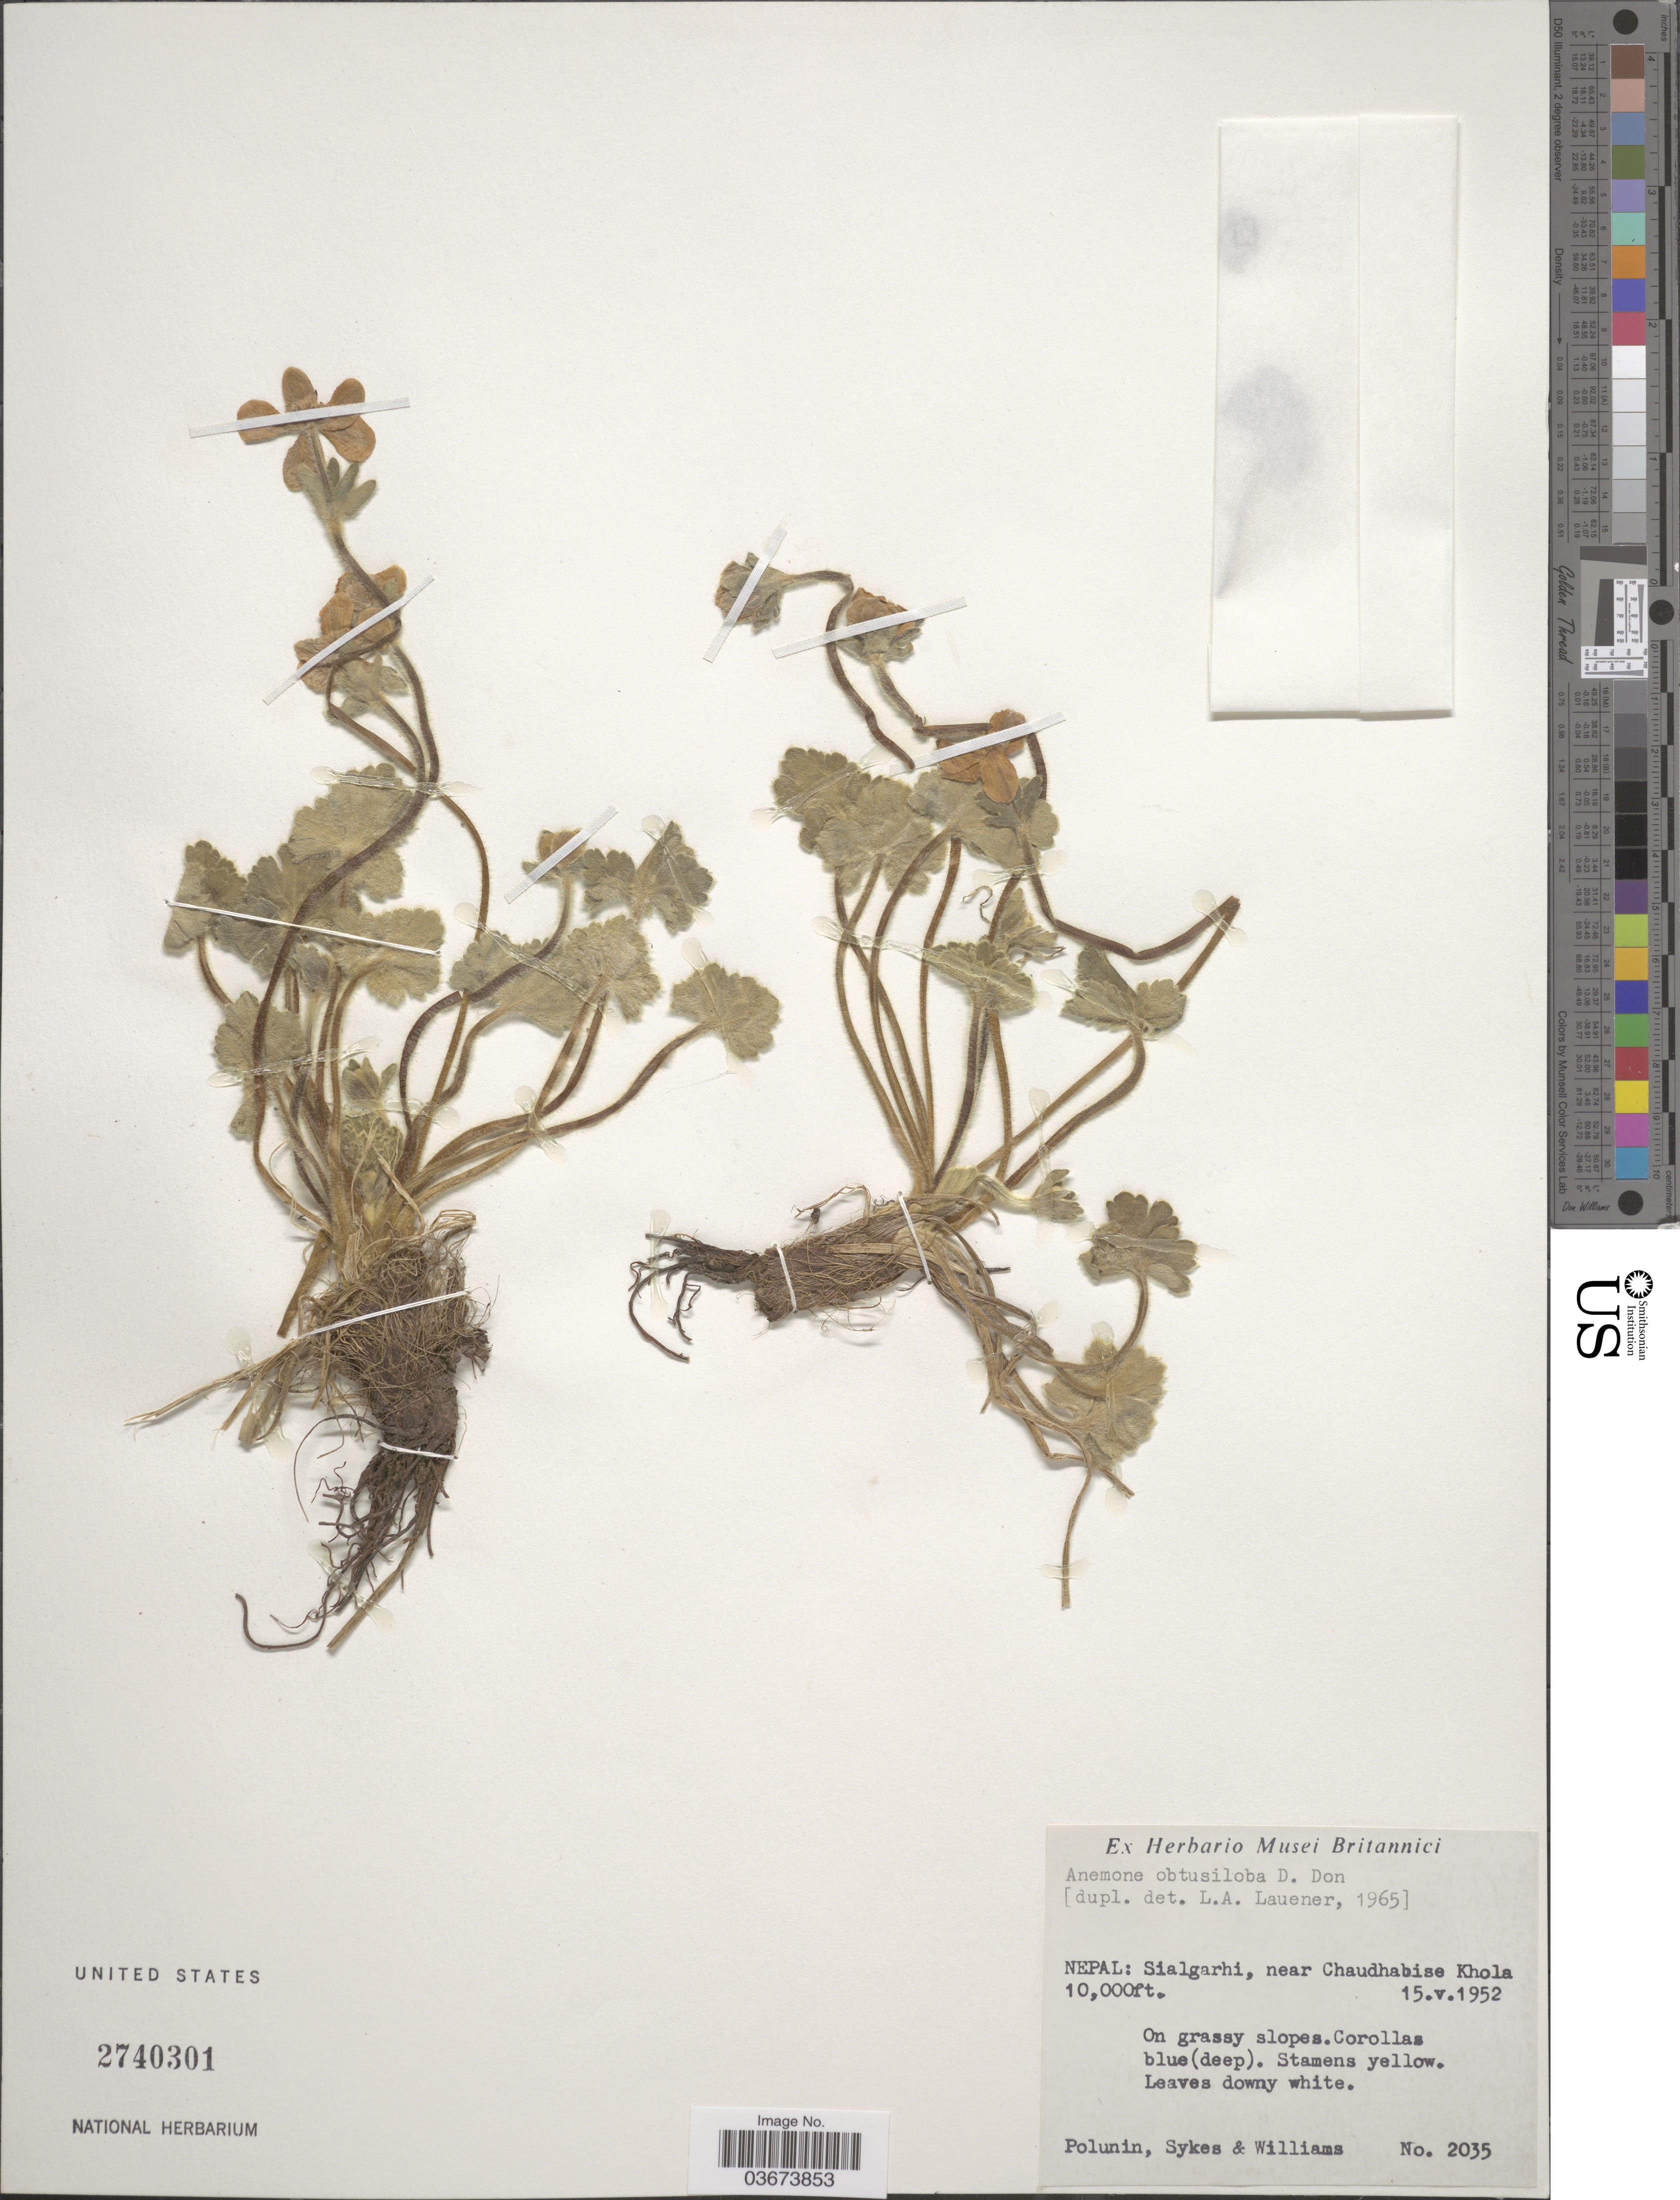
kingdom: Plantae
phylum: Tracheophyta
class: Magnoliopsida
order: Ranunculales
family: Ranunculaceae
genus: Anemone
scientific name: Anemone obtusiloba subsp. obtusiloba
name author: D. Don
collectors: Polunin, Sykes, -- & -- Williams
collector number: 2035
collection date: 1952-05-15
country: Nepal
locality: Sialgarhi, near Chaudhabise Khola.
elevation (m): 3048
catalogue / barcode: US 2740301